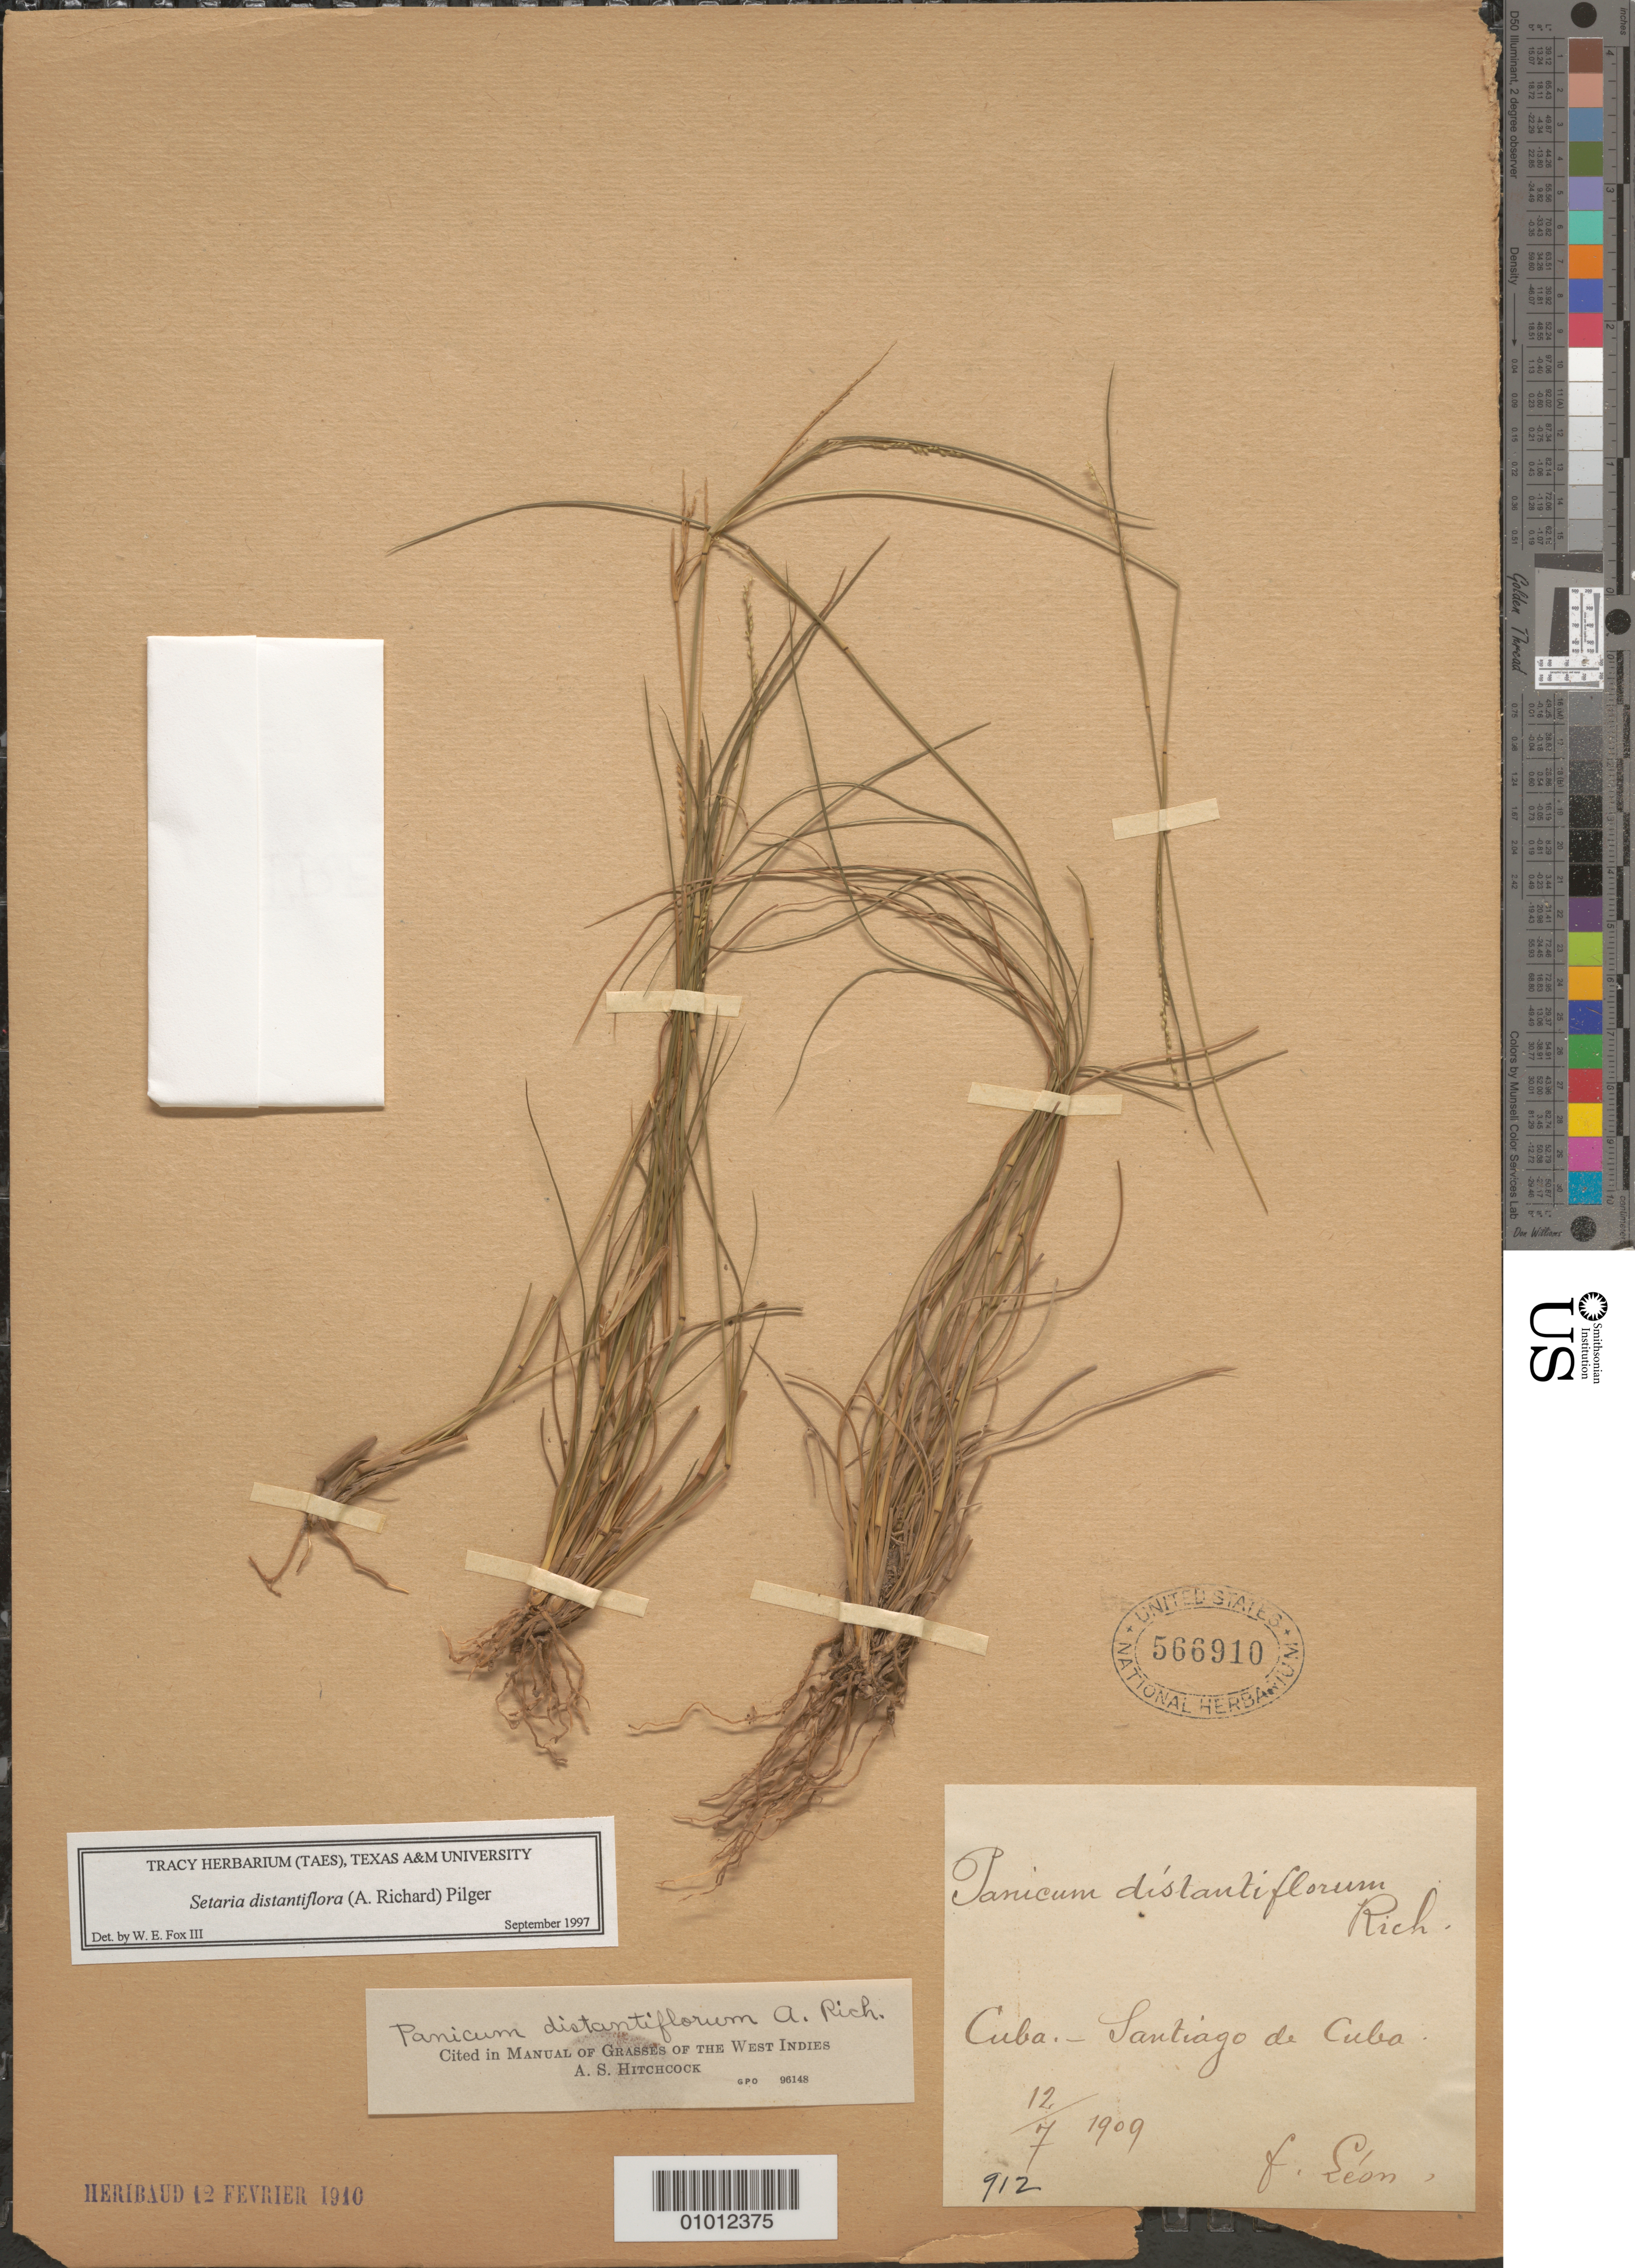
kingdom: Plantae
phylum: Tracheophyta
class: Liliopsida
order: Poales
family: Poaceae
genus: Setaria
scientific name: Setaria distantiflora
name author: (A. Rich.) Pilg.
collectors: Bro. León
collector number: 912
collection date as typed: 12 Jul 1909 or 07 Dec 1909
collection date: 1909-07-12 or 1909-12-07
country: Cuba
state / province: Santiago de Cuba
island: Cuba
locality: Santiago de Cuba [Oriente]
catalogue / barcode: US 566910